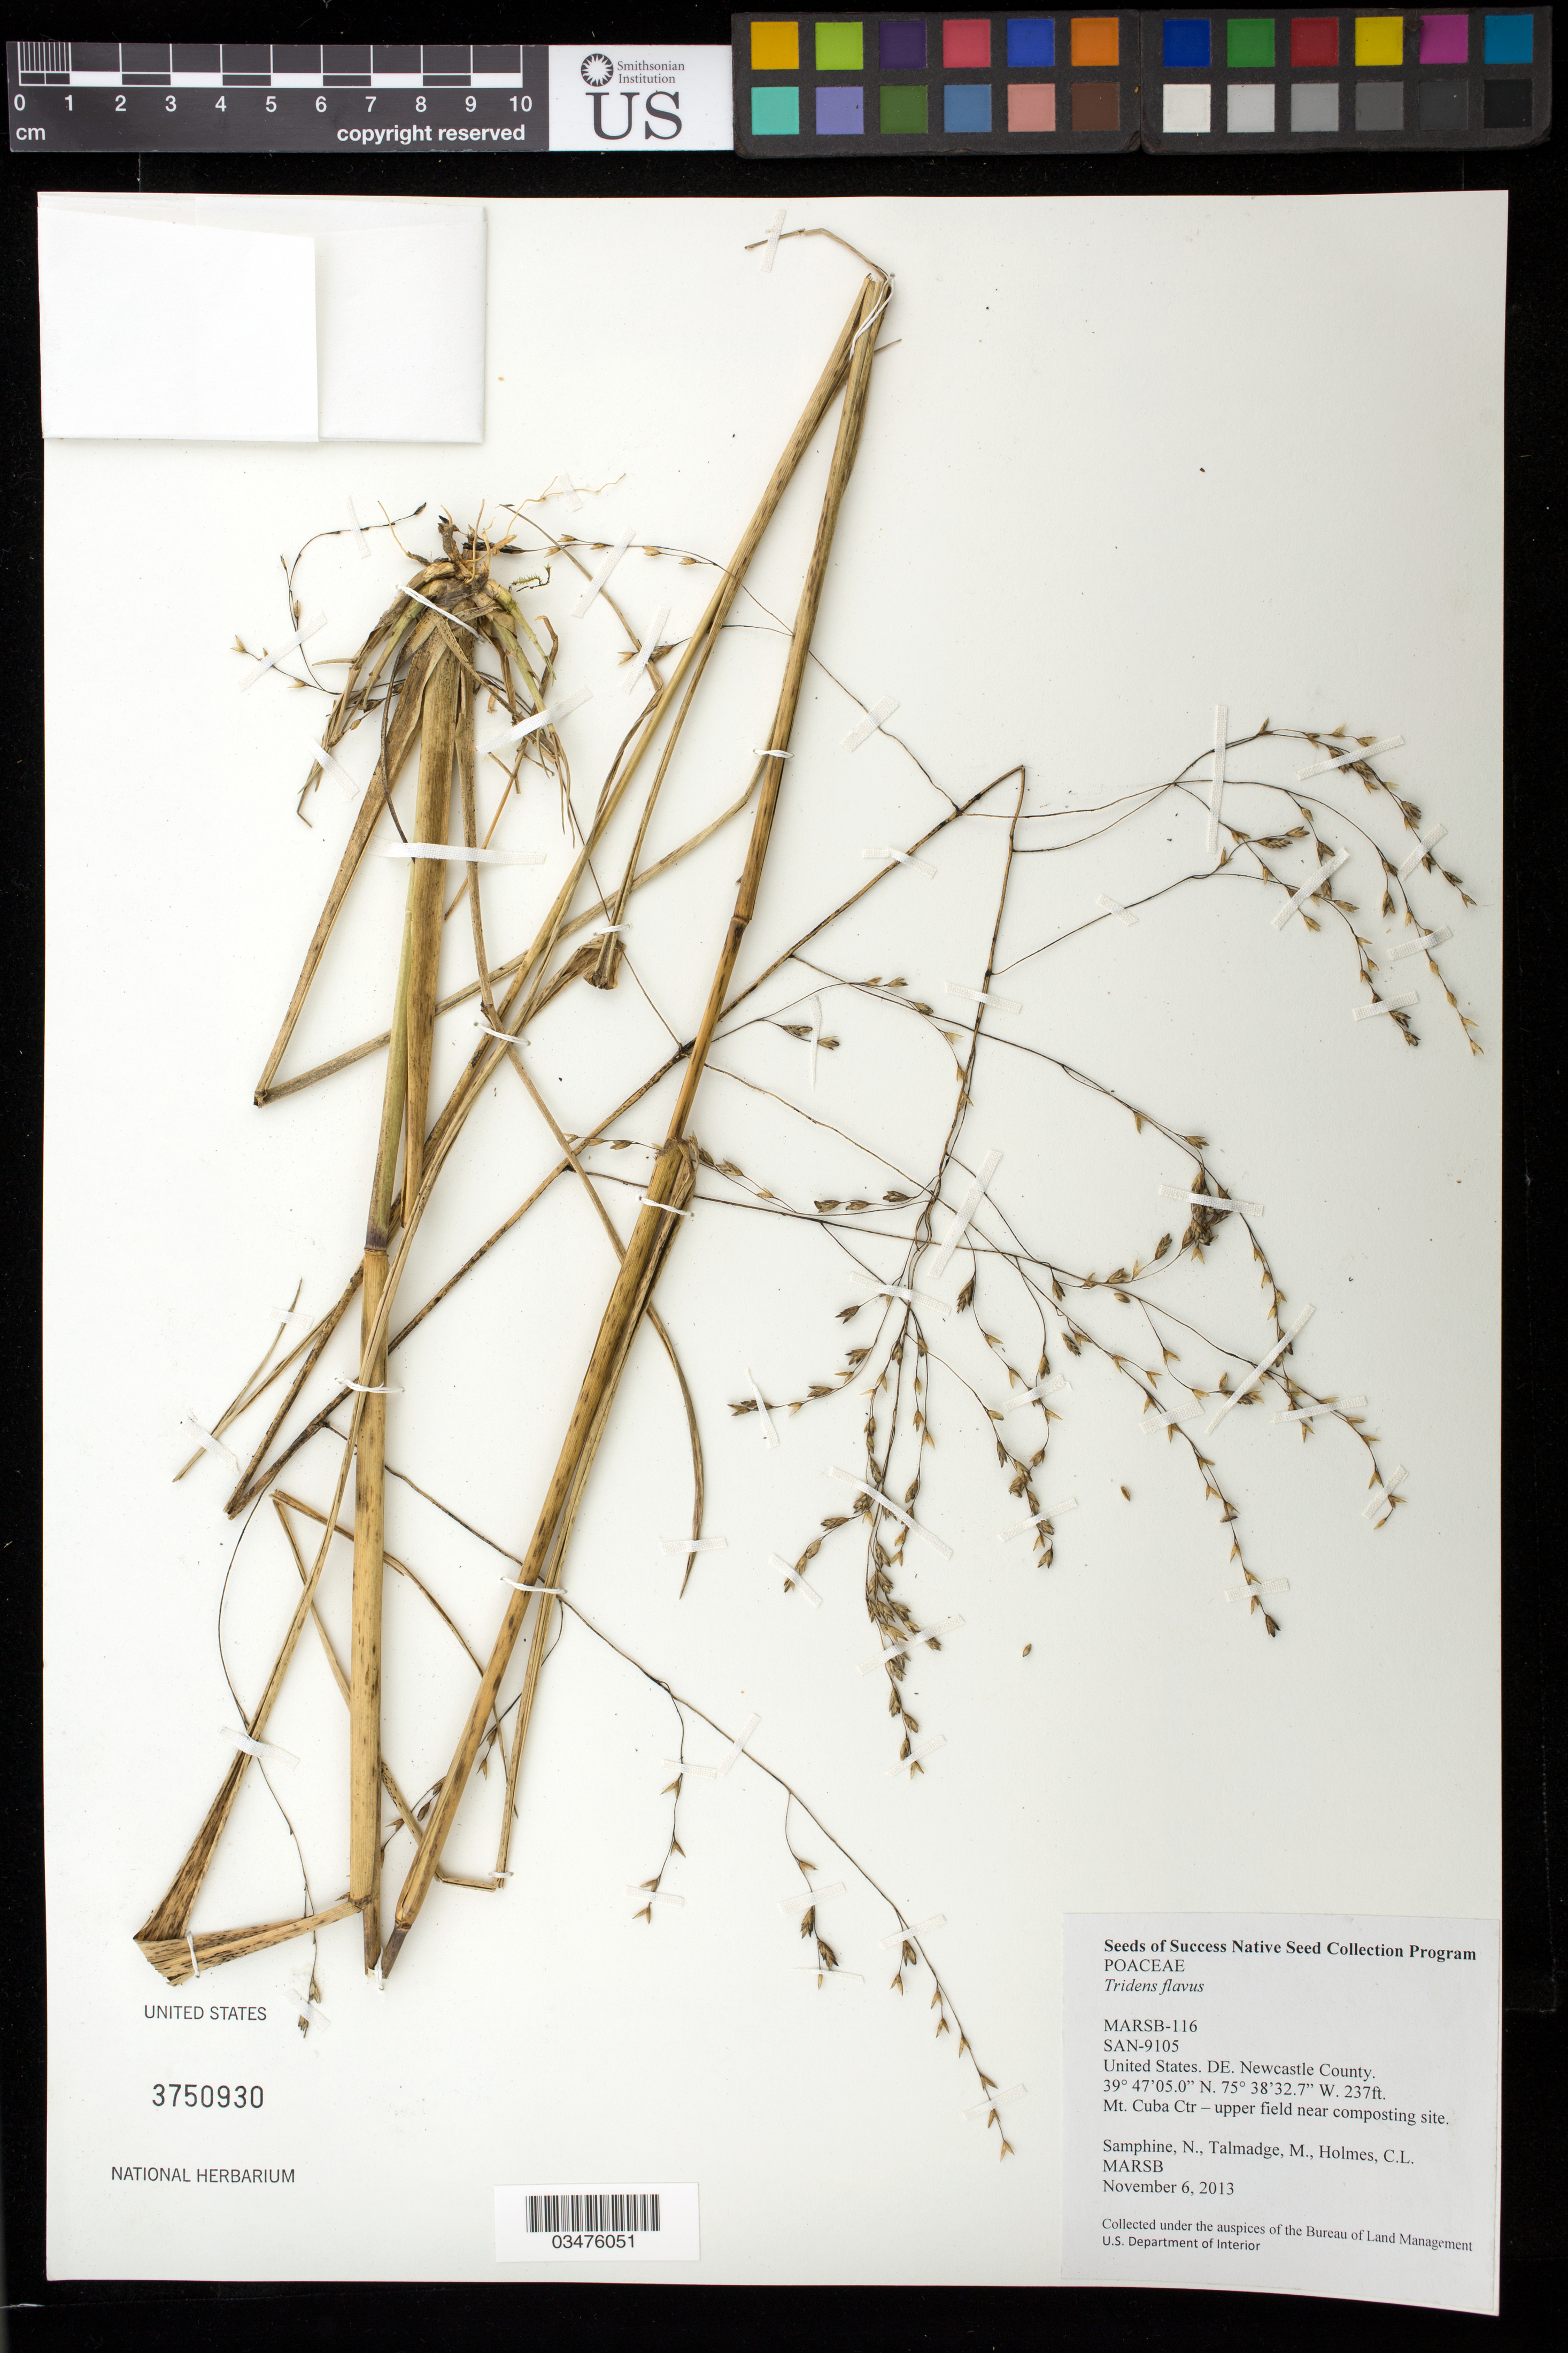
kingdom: Plantae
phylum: Tracheophyta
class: Liliopsida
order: Poales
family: Poaceae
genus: Tridens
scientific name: Tridens flavus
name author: (L.) Hitchc.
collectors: N. Samphine, M. Talmadge & C. Holmes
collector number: MARSB-116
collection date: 2013-11-06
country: United States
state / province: Delaware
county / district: New Castle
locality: Mt. Cuba Ctr- upper field near composting site.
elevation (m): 72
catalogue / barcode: US 3750930